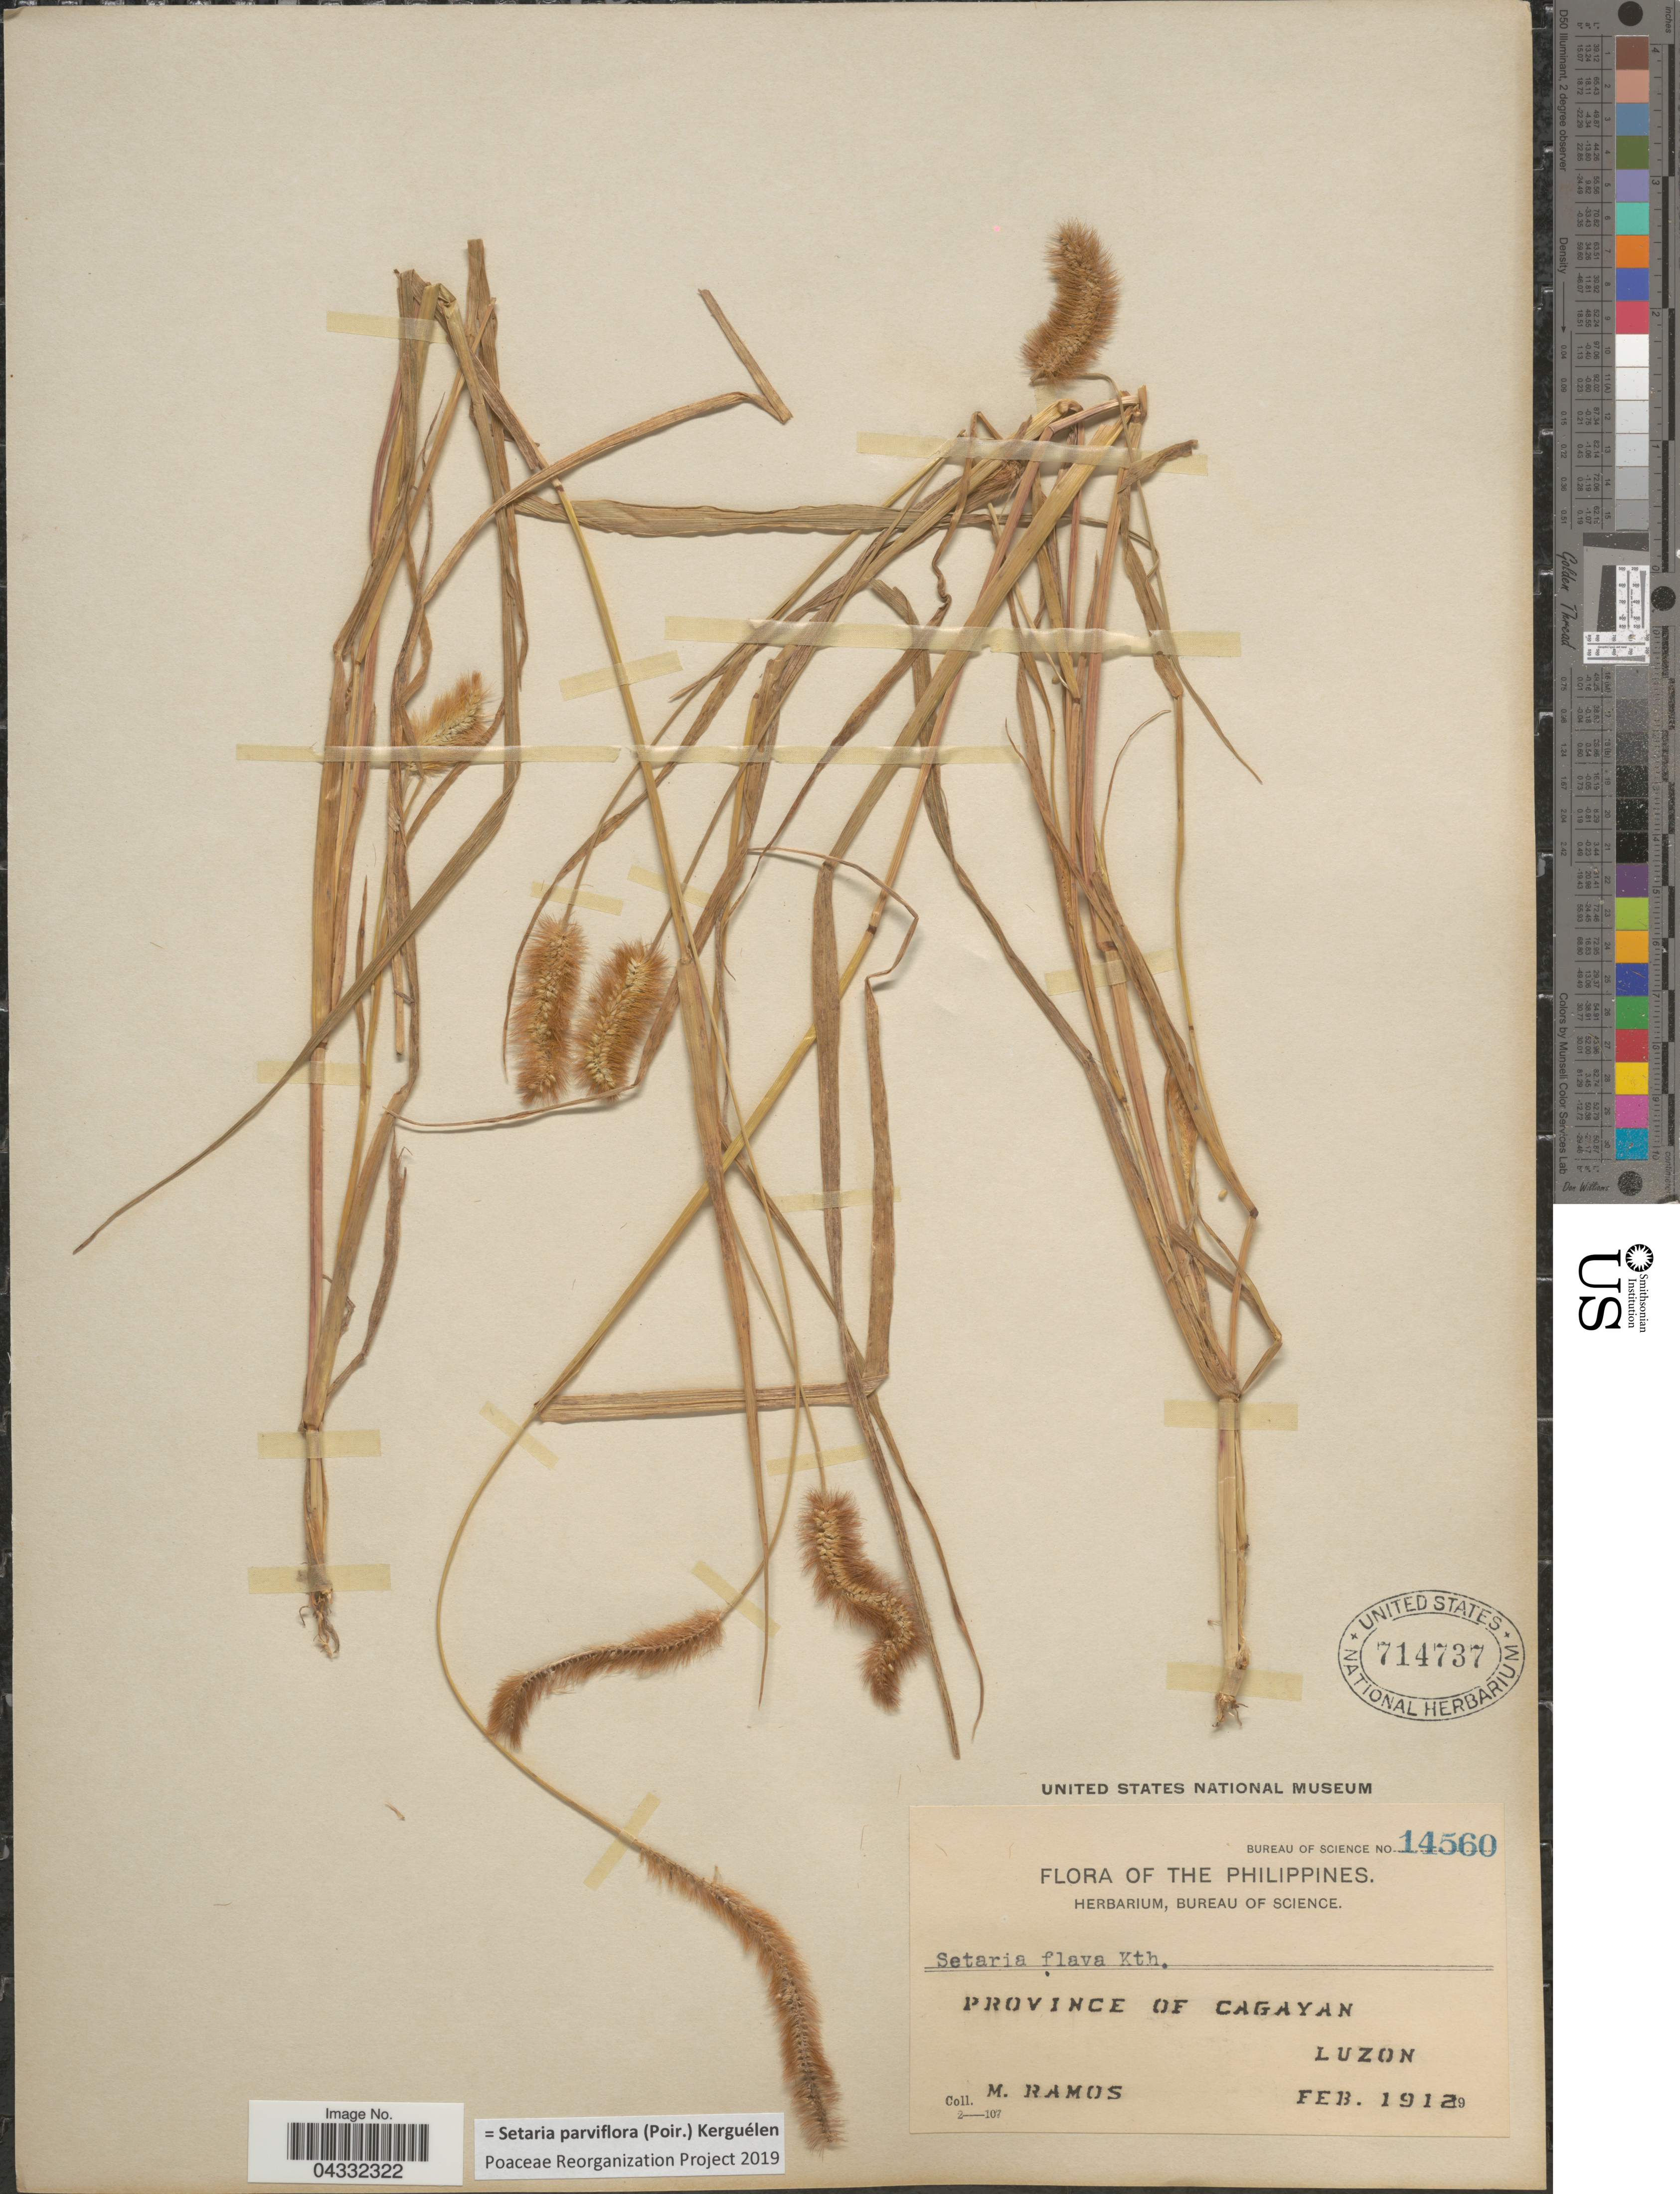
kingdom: Plantae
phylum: Tracheophyta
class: Liliopsida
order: Poales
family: Poaceae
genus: Setaria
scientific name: Setaria parviflora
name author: (Poir.) Kerguélen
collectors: M. Ramos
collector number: Bureau of Science 14560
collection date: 1912-02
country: Philippines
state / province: Cagayan Valley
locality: Province of Cagayan. Luzon.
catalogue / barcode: US 714737